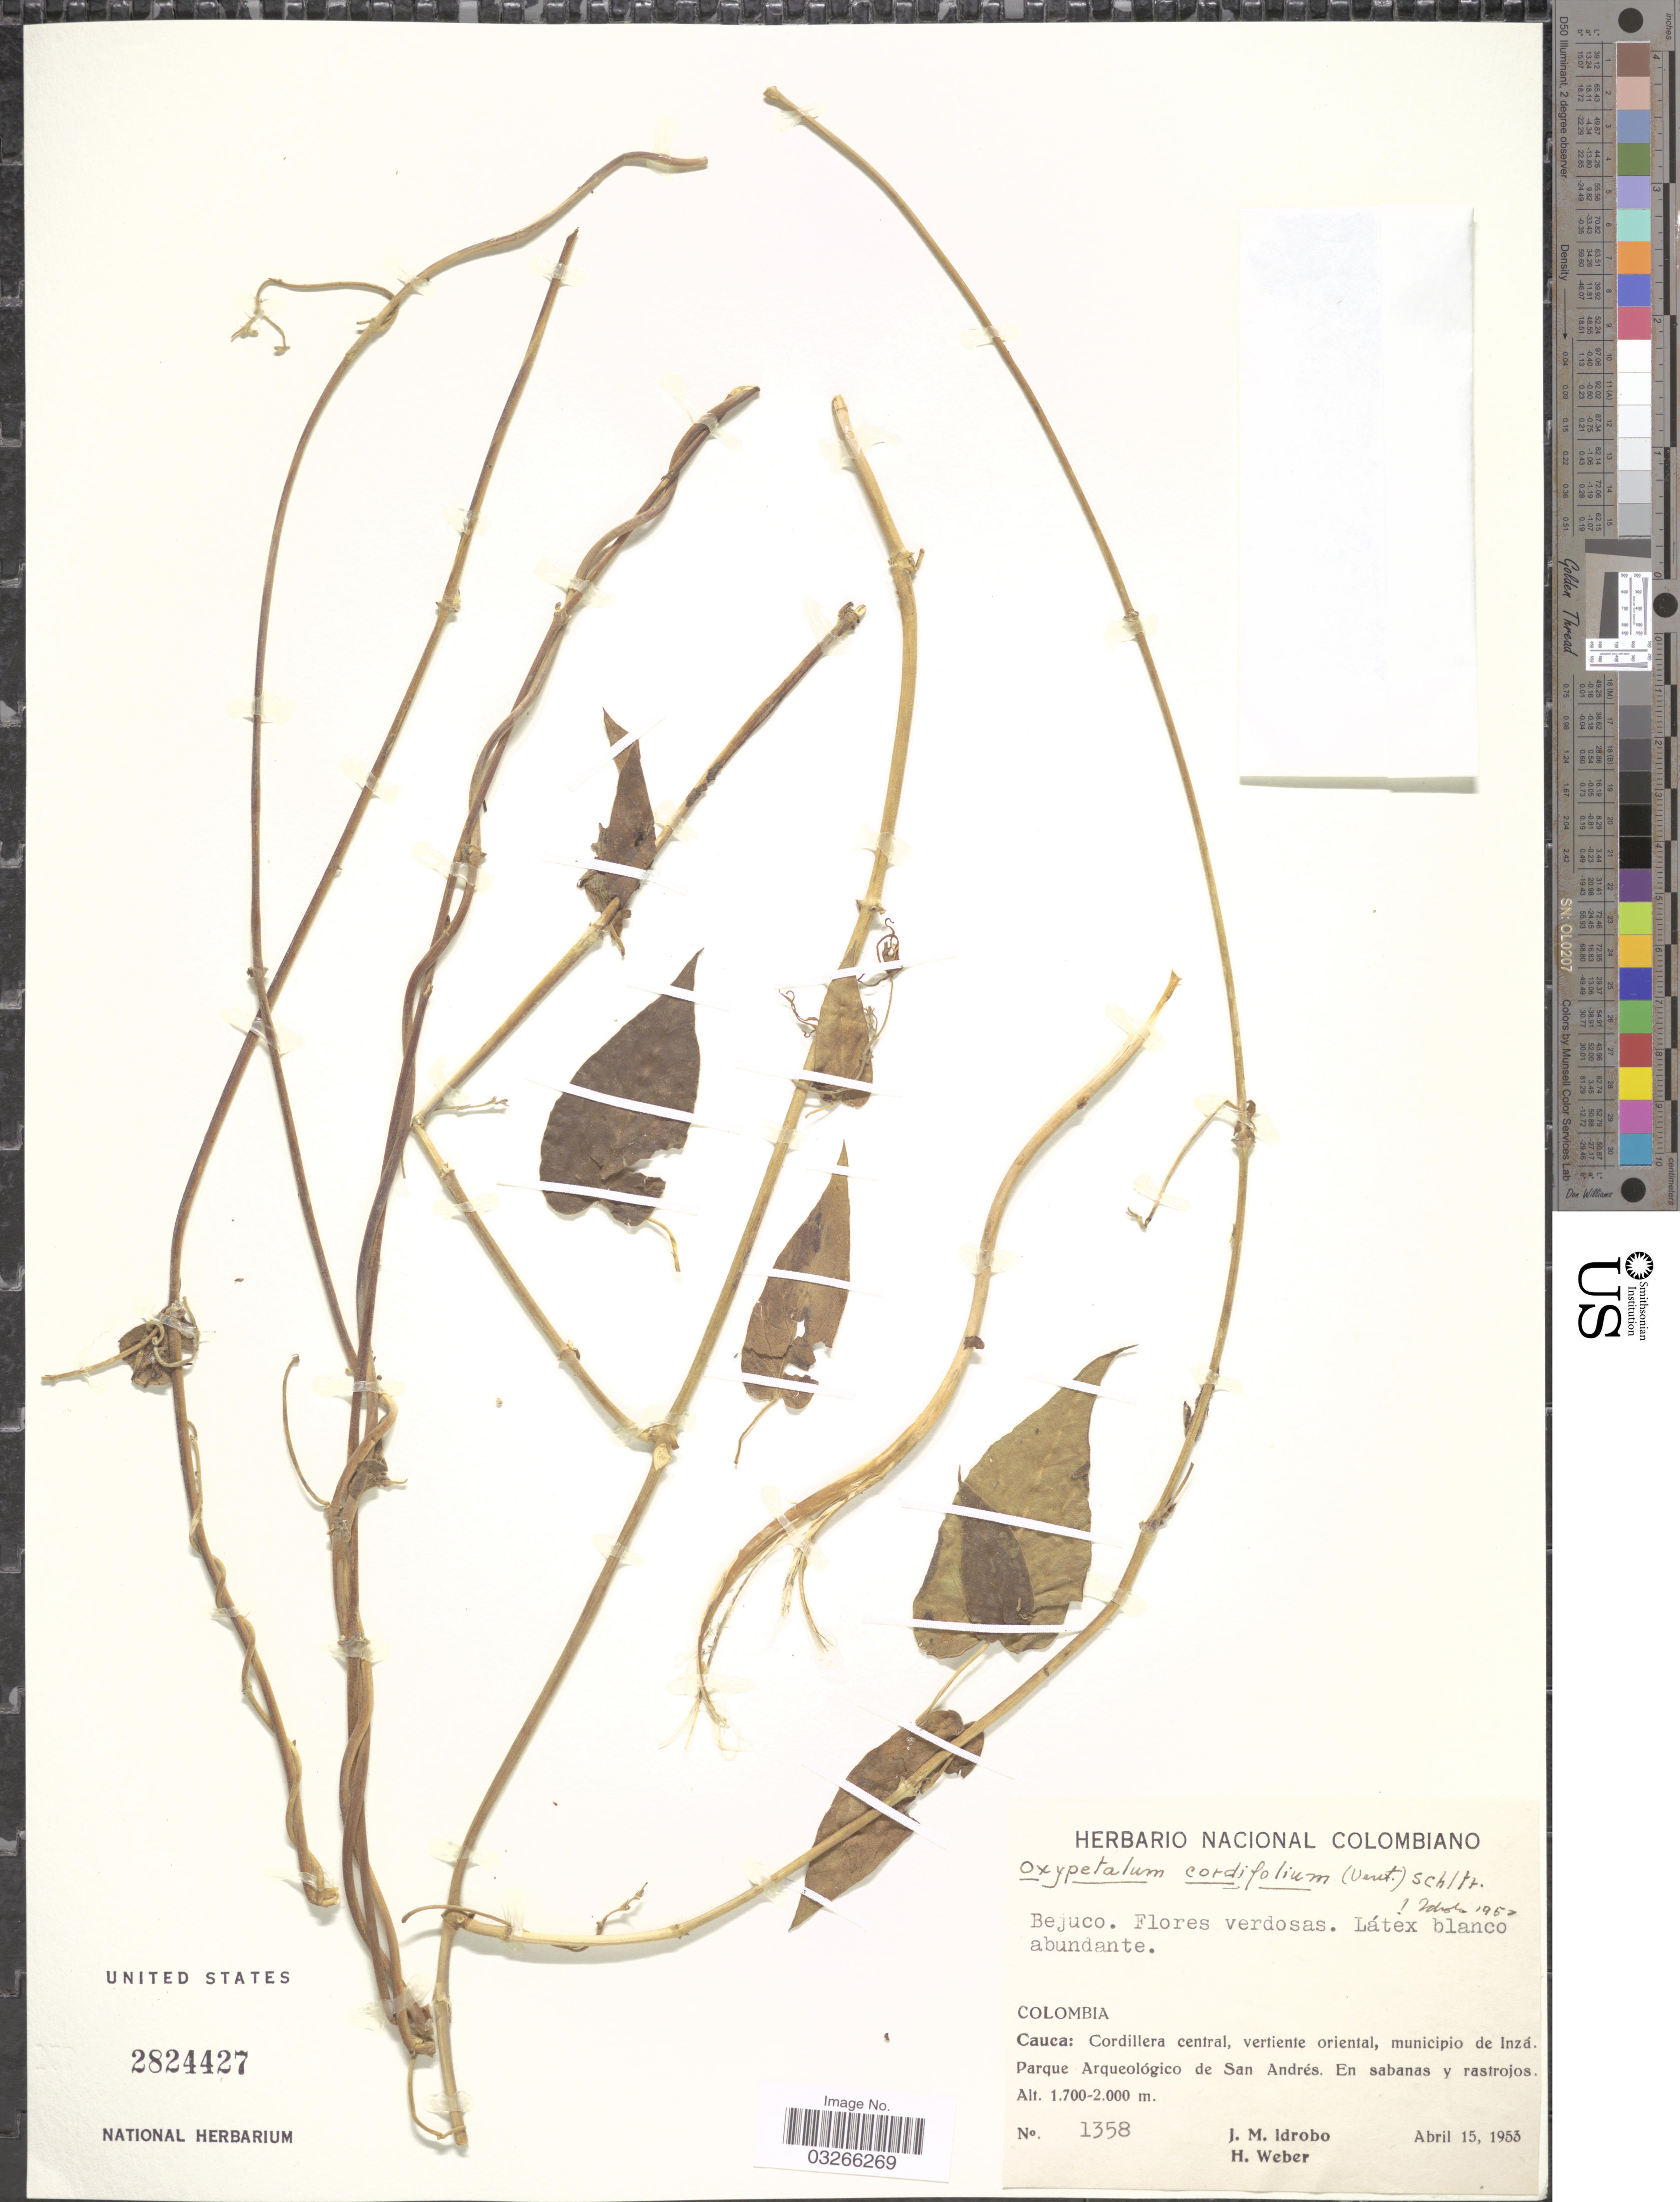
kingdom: Plantae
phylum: Tracheophyta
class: Magnoliopsida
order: Gentianales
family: Apocynaceae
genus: Oxypetalum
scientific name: Oxypetalum cordifolium subsp. cordifolium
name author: (Vent.) Schltr.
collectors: J. M. Idrobo & H. Weber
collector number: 1358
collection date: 1953-04-15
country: Colombia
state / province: Cauca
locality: Cordillera central, vertiente oriental, municipio de Inzá. Parque Arqueológico de San Andrés.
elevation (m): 1700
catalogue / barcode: US 2824427